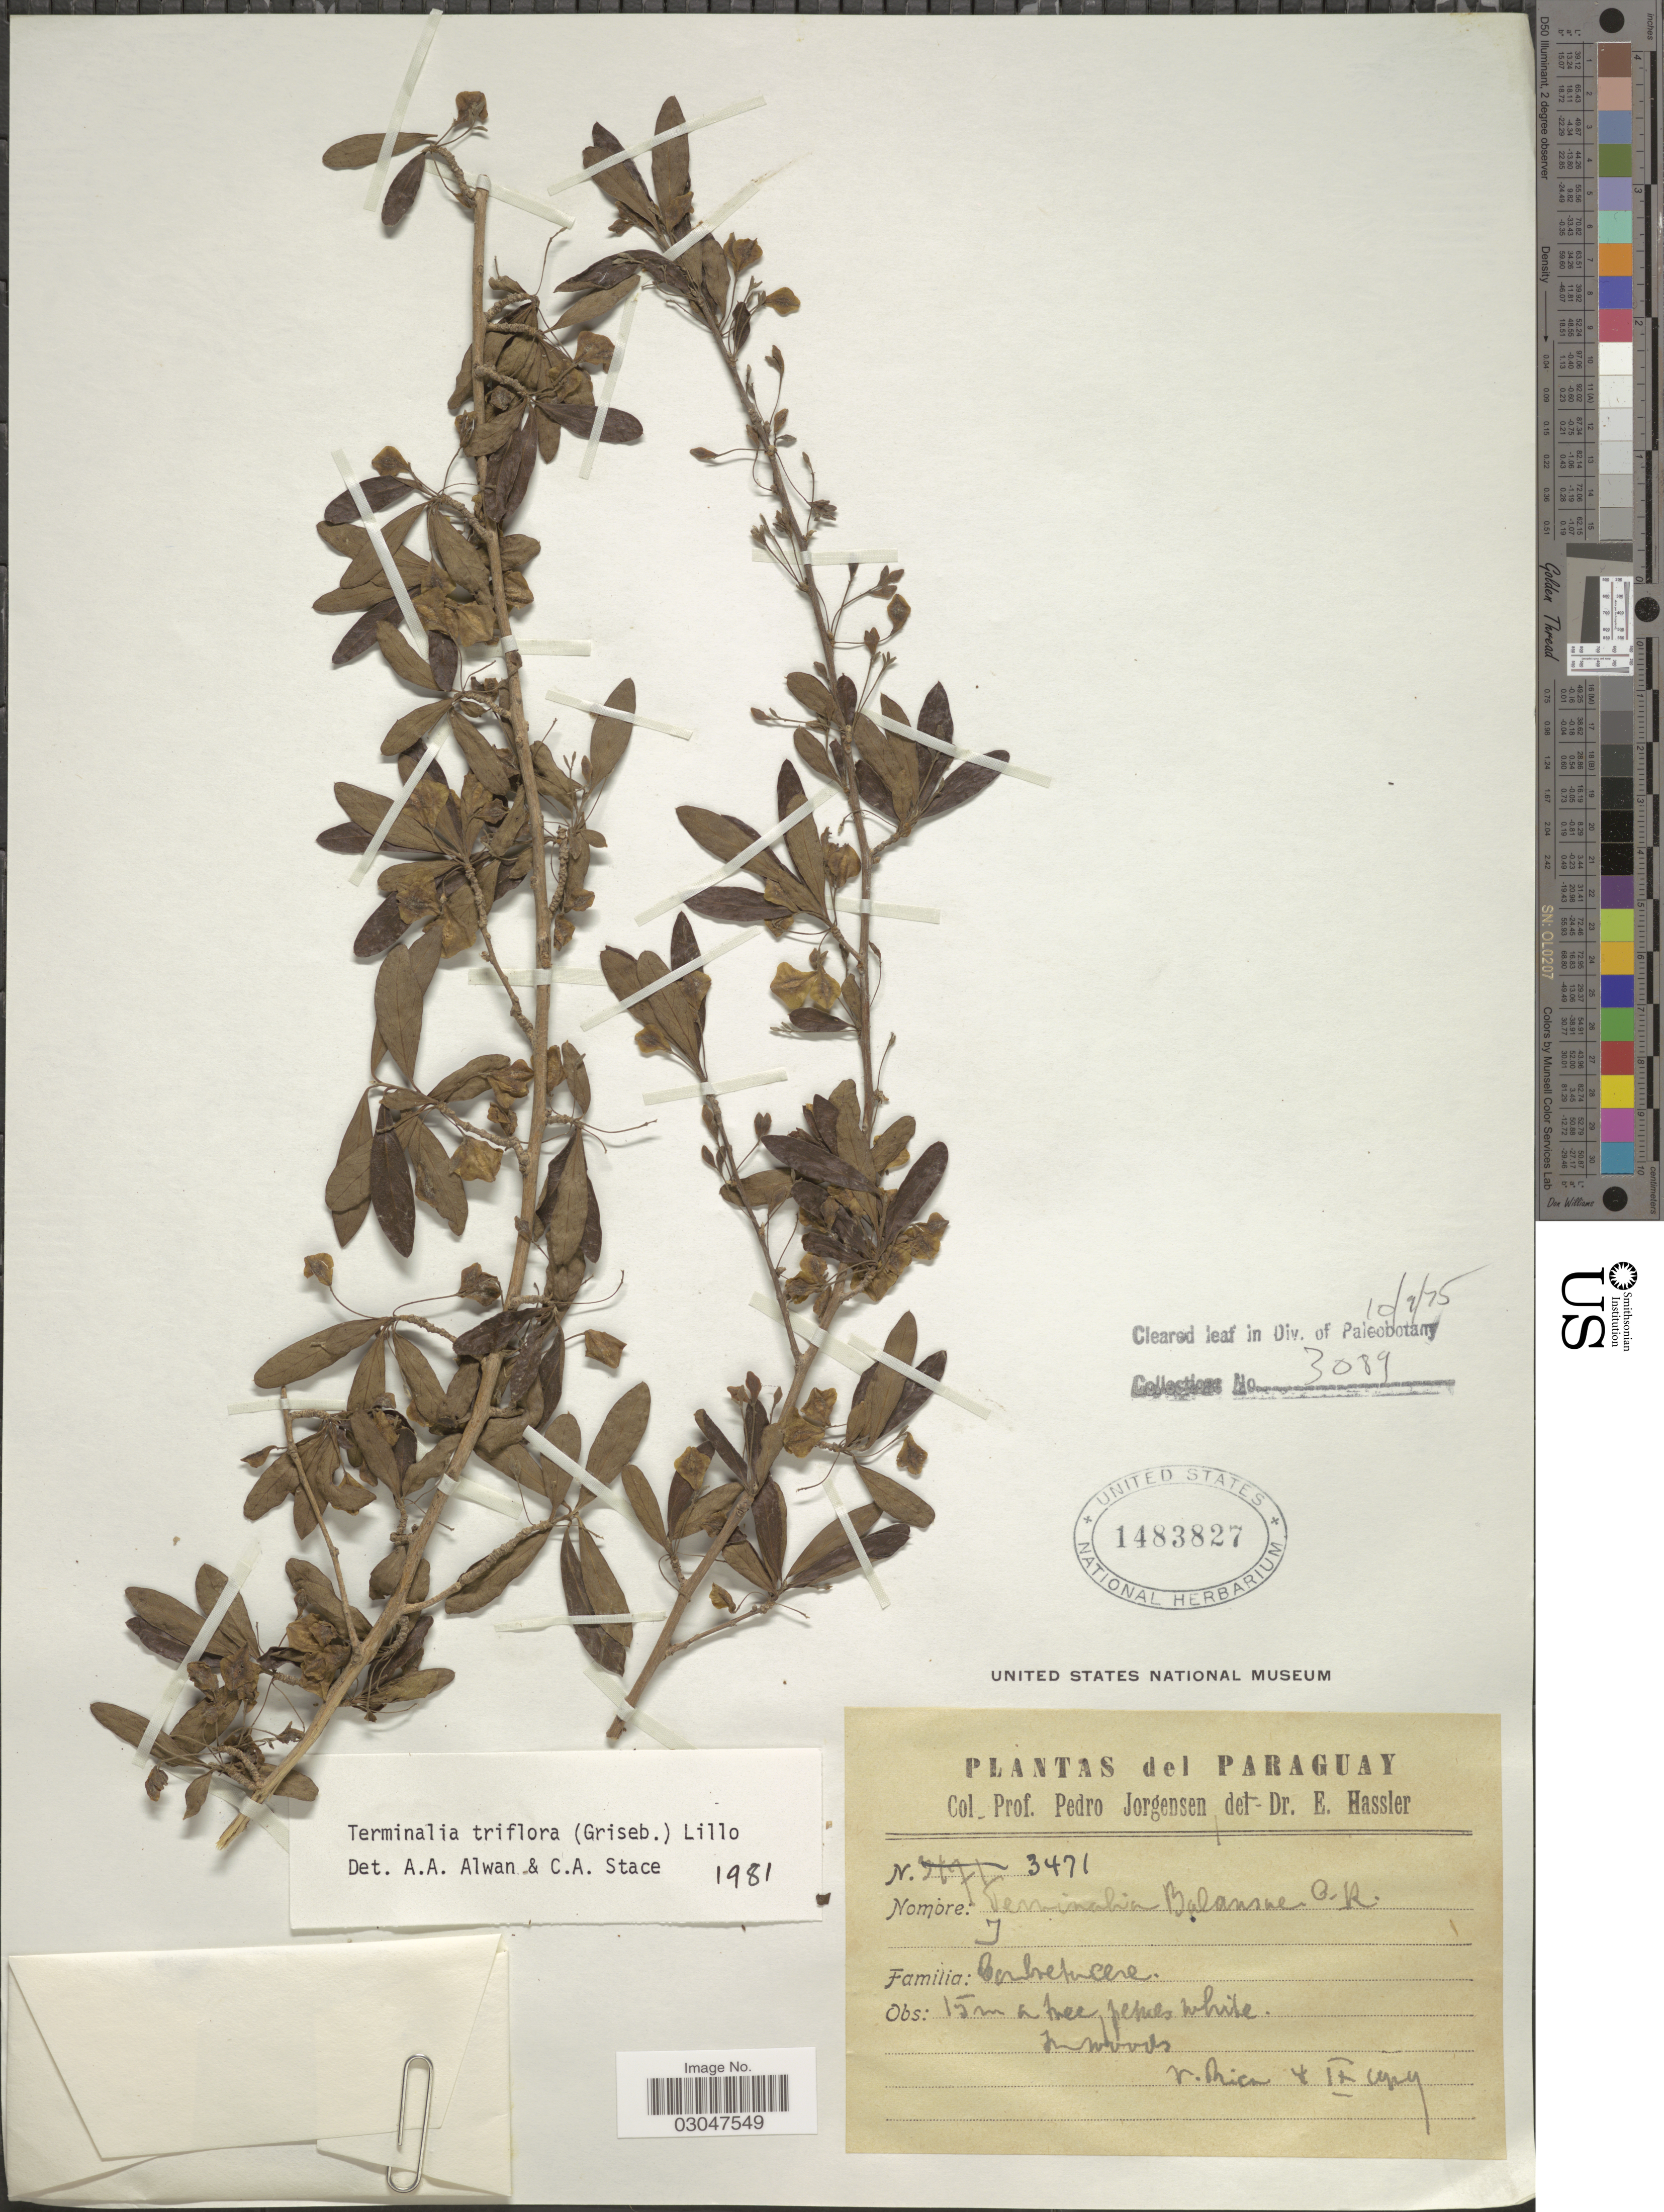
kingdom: Plantae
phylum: Tracheophyta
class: Magnoliopsida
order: Myrtales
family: Combretaceae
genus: Terminalia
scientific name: Terminalia triflora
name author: (Griseb.) Lillo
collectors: P. Jörgensen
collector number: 3471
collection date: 1929-09-04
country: Paraguay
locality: V. Rica.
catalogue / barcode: US 1483827